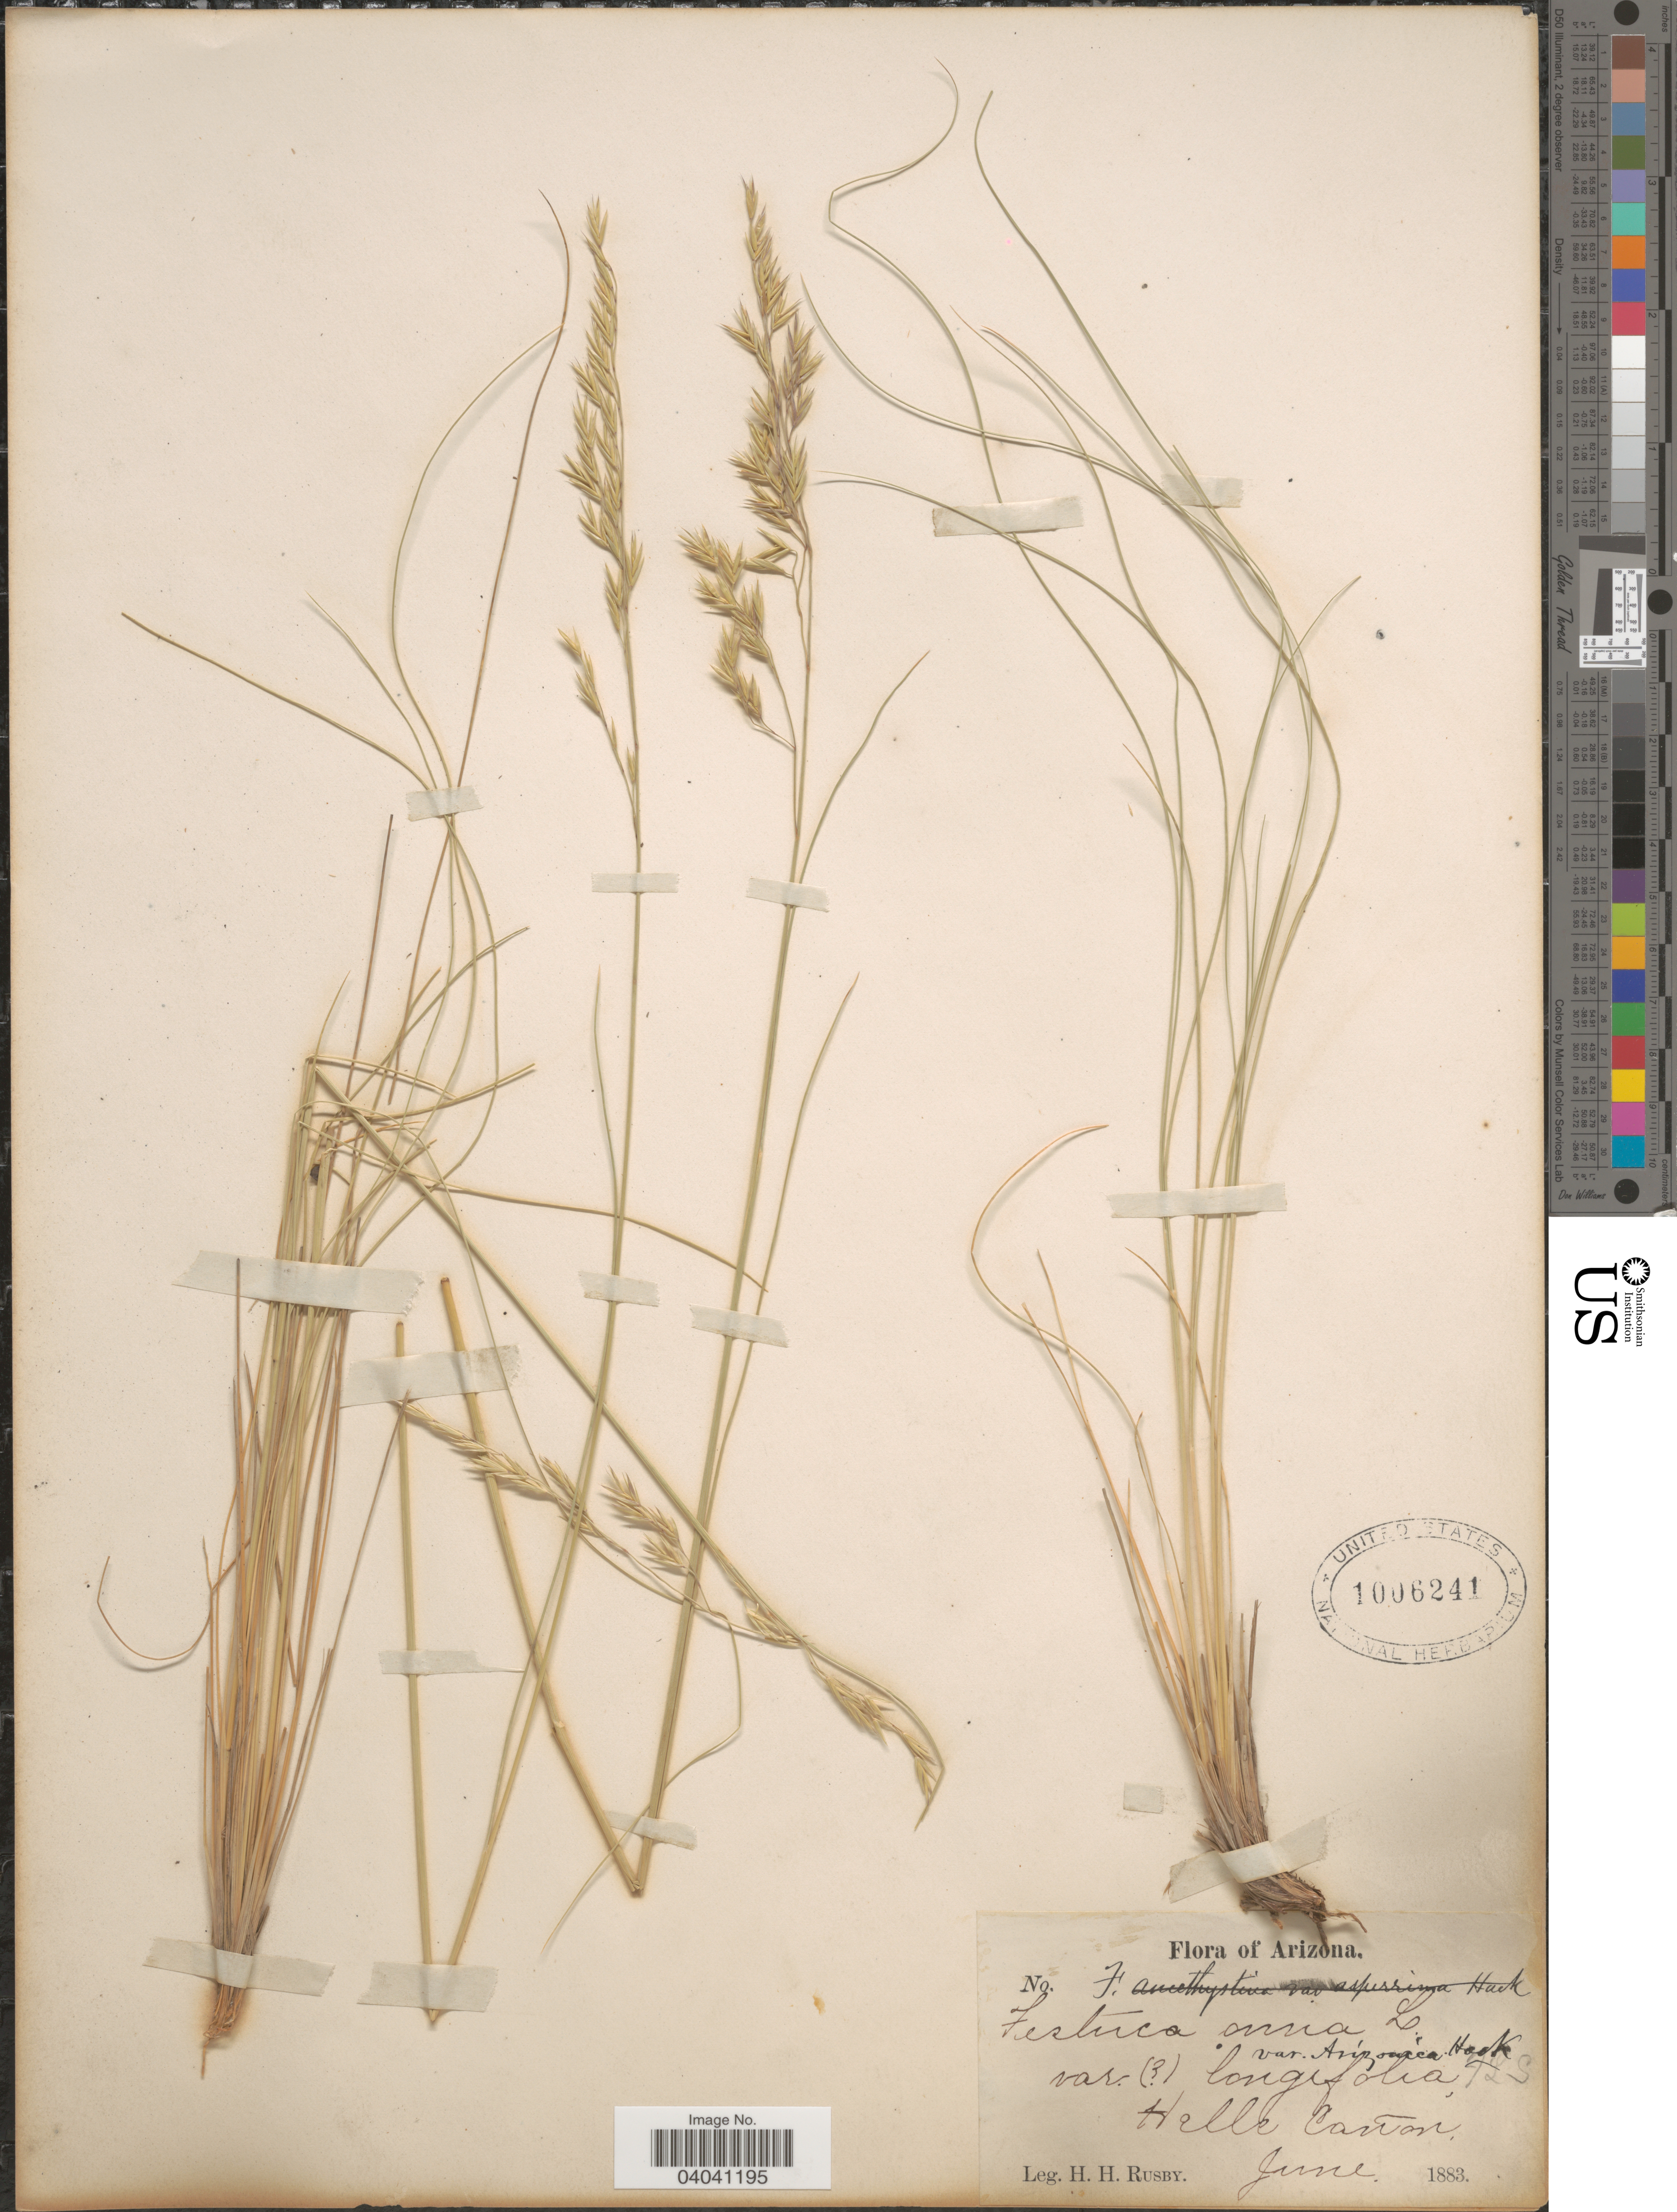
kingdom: Plantae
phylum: Tracheophyta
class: Liliopsida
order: Poales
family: Poaceae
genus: Festuca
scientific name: Festuca arizonica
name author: Vasey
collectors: H. H. Rusby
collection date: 1883-06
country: United States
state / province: Arizona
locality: Hells Cañon.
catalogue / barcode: US 1006241